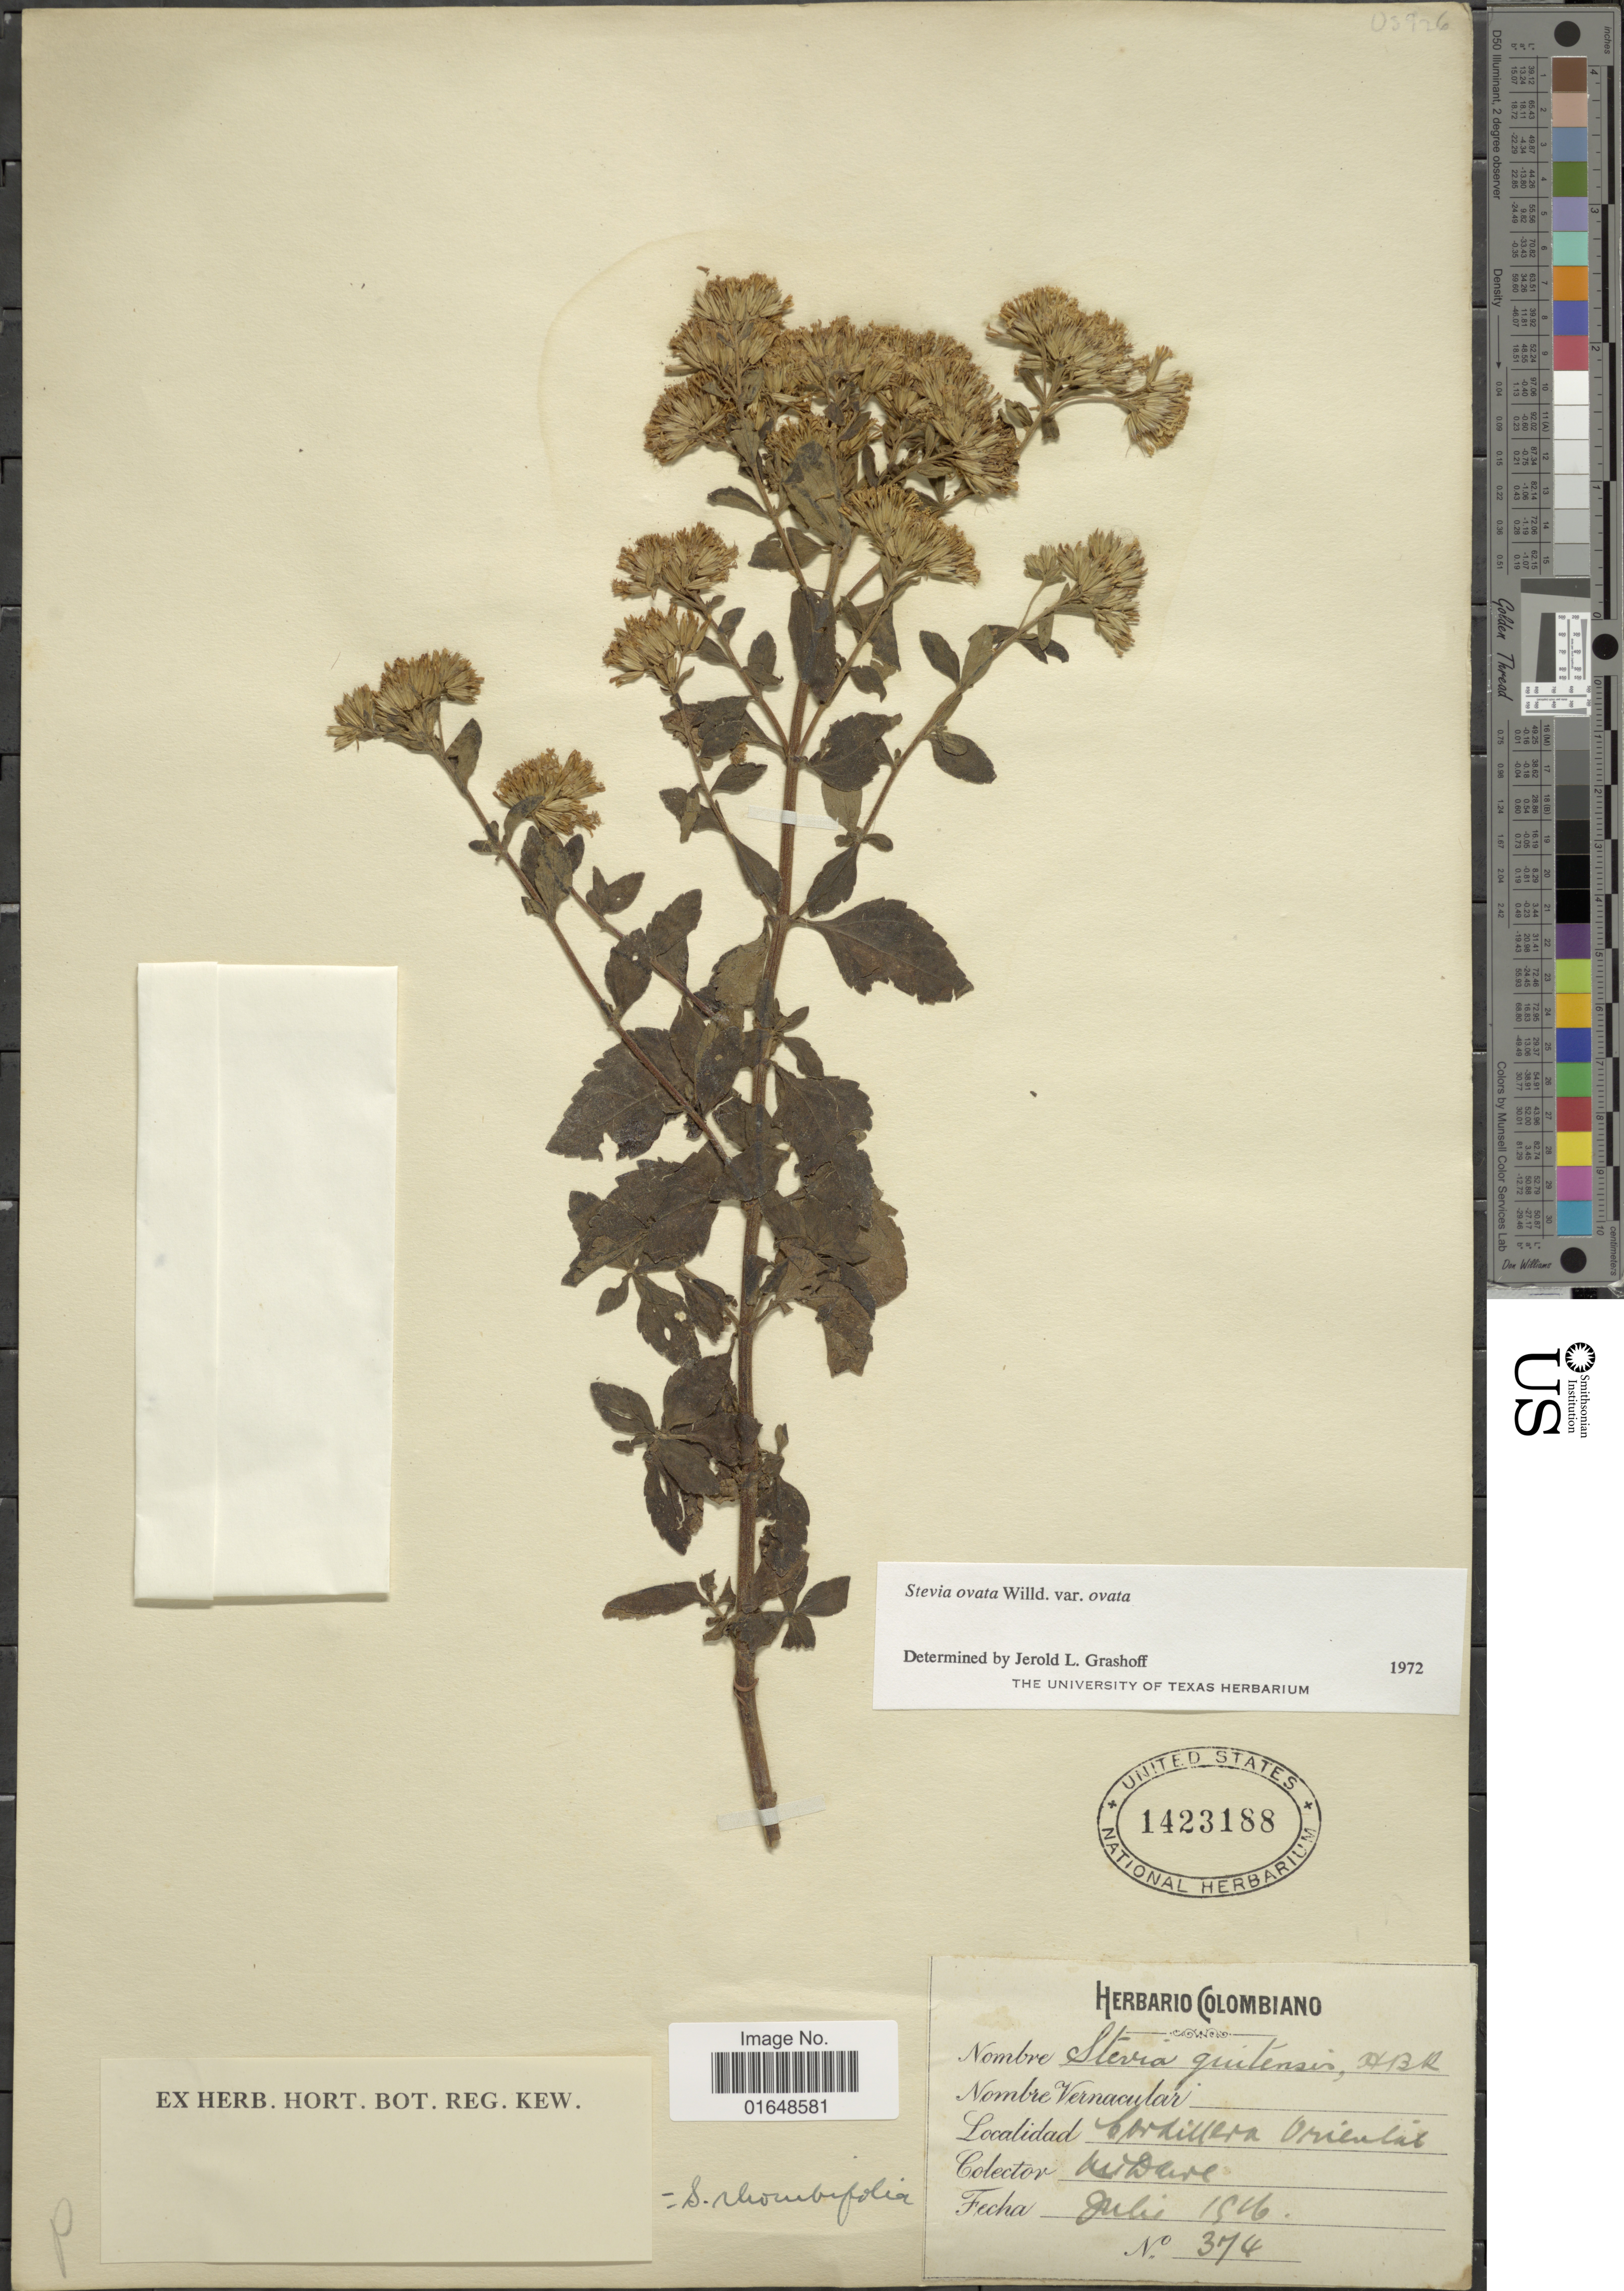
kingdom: Plantae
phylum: Tracheophyta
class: Magnoliopsida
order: Asterales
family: Asteraceae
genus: Stevia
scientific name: Stevia ovata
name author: Willd.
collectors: M. T. Dawe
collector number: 374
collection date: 1916-07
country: Colombia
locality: Cordillera Oriental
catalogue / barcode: US 1423188